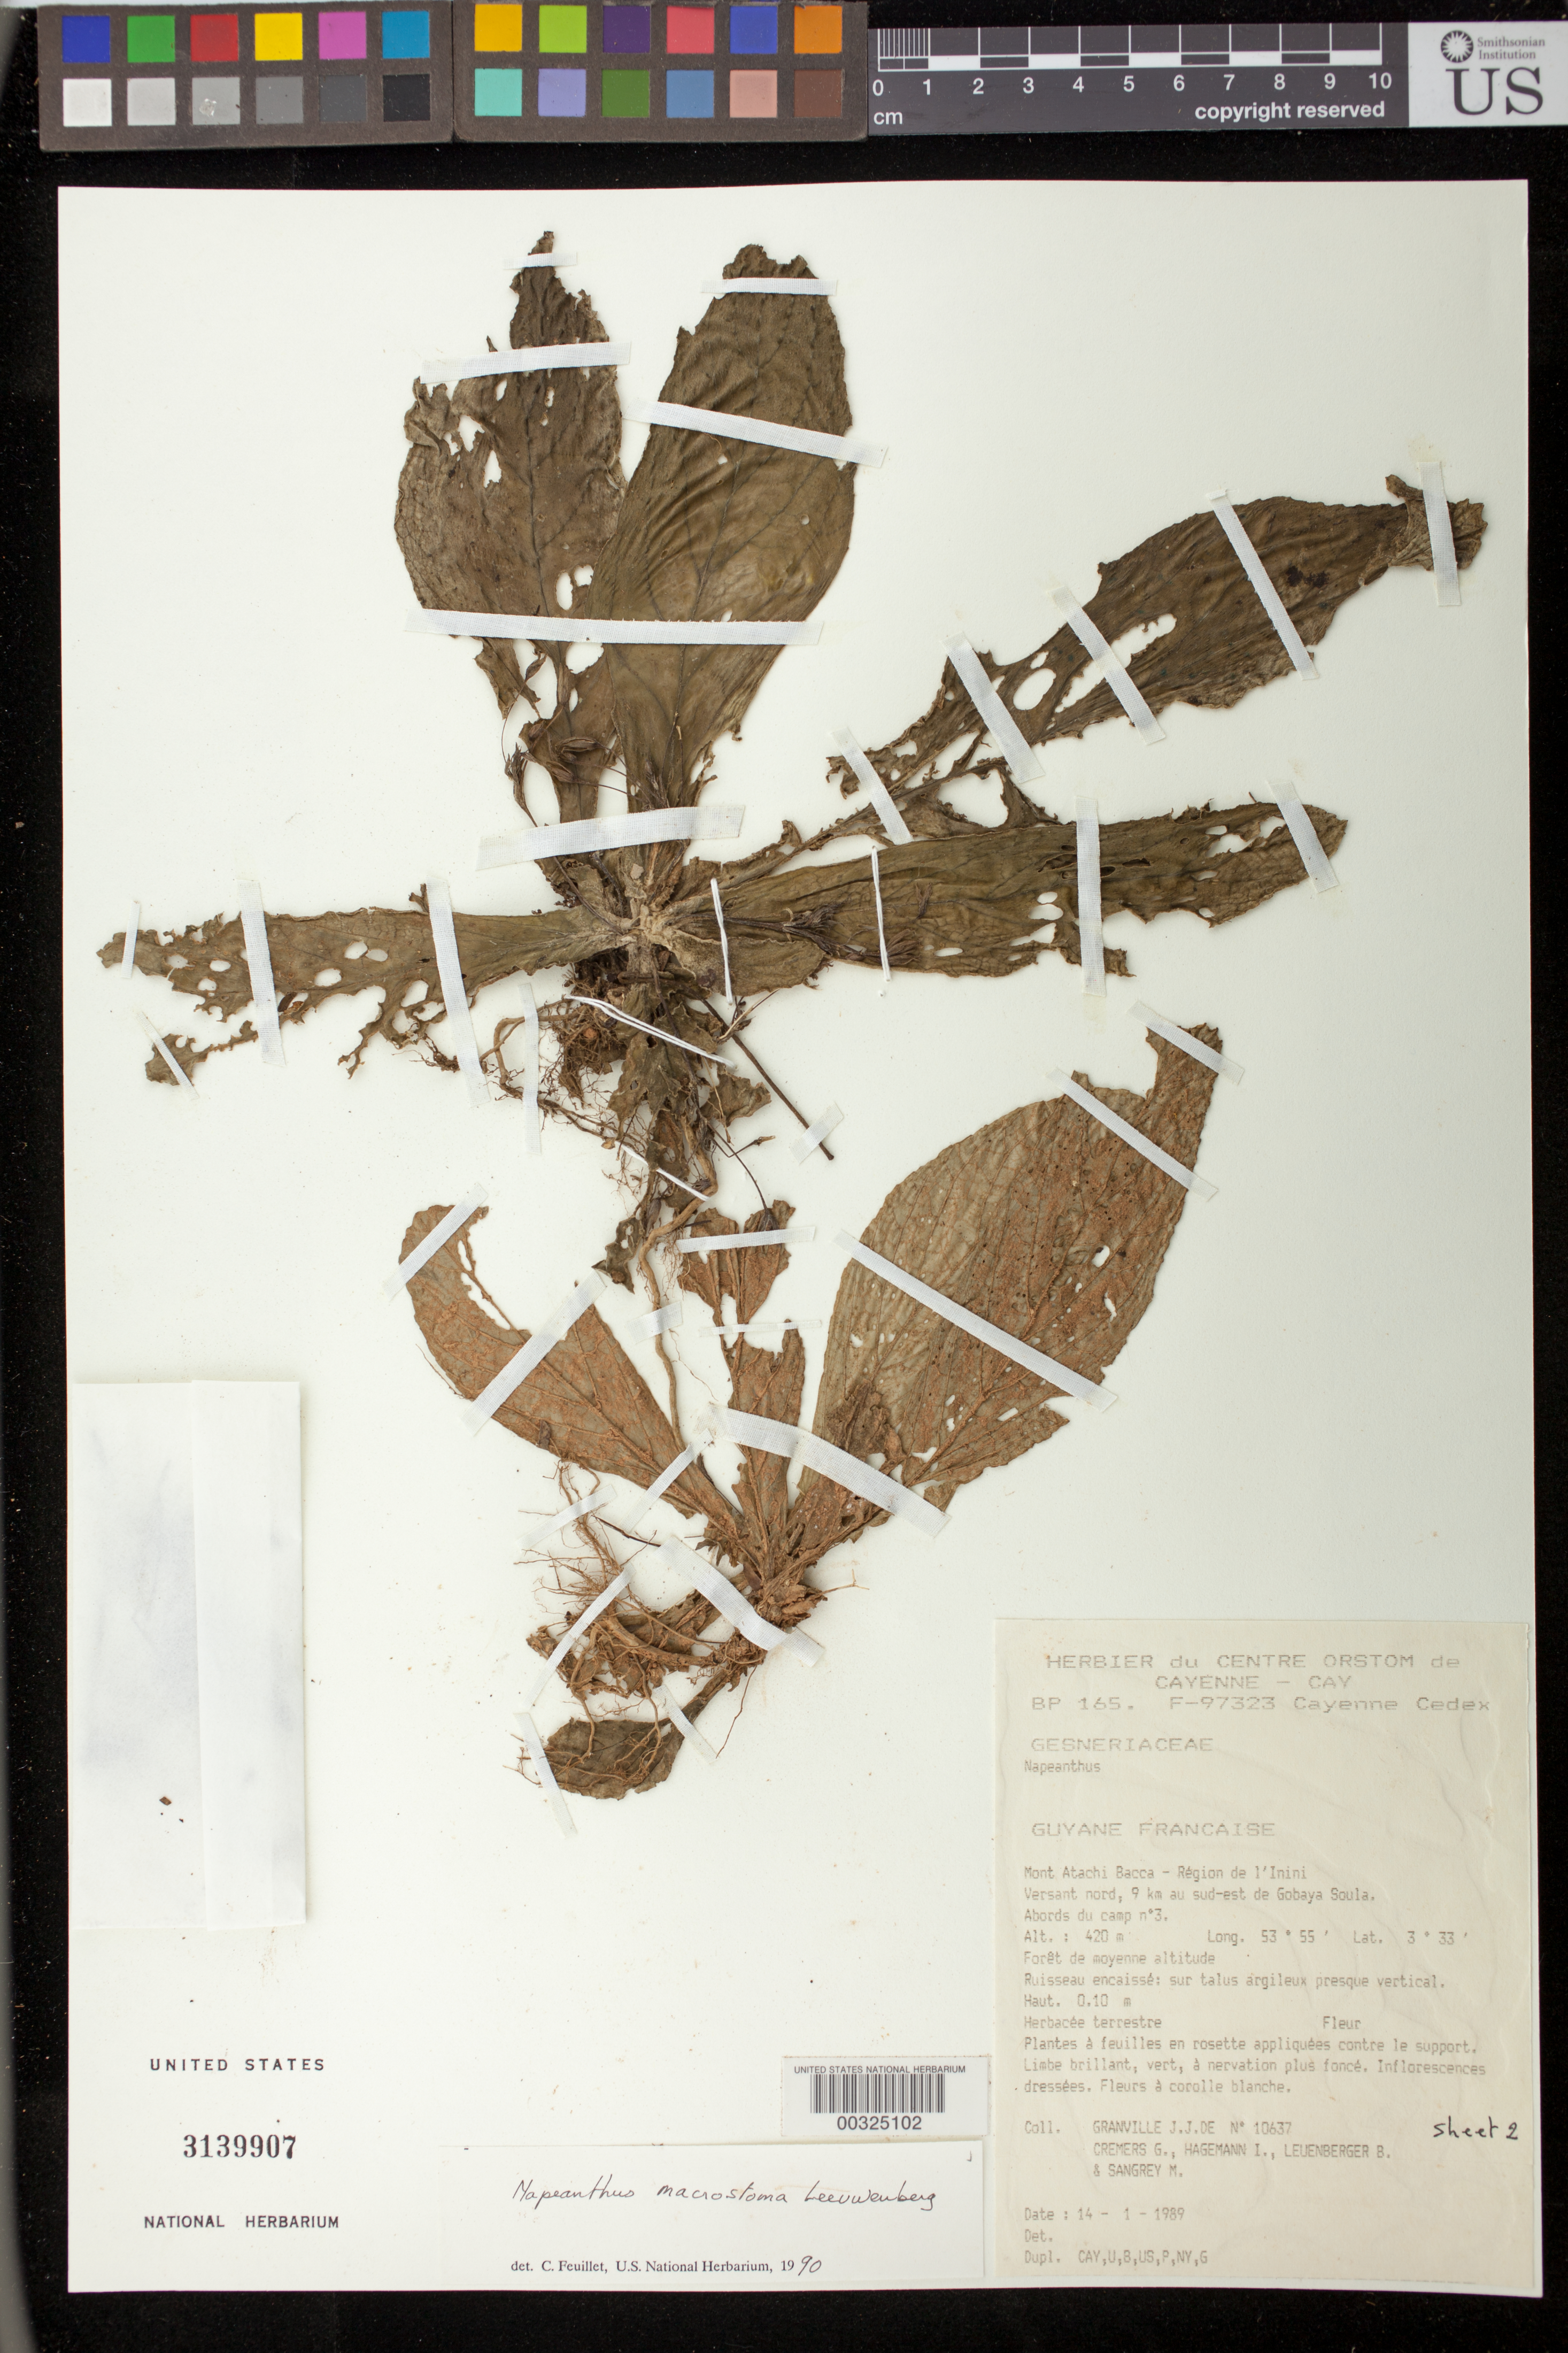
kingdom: Plantae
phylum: Tracheophyta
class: Magnoliopsida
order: Lamiales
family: Gesneriaceae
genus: Napeanthus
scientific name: Napeanthus macrostoma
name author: Leeuwenb.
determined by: Feuillet, C.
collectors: J.-J. de Granville, G. Cremers, I. Hagemann, B. Leuenberger & M. S. Sangrey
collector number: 10637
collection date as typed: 14 Jan 1989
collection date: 1989-01-14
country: French Guiana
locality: Mont Atachi Bacca, région de l'Inini. Versant nord, 9 km au sud-est de Gobaya Soula. Abords du camp no. 3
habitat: Forêt de moyenne altitude. Ruisseau encaissé; sur talus argileux presque vertical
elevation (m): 420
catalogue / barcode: US 3139907